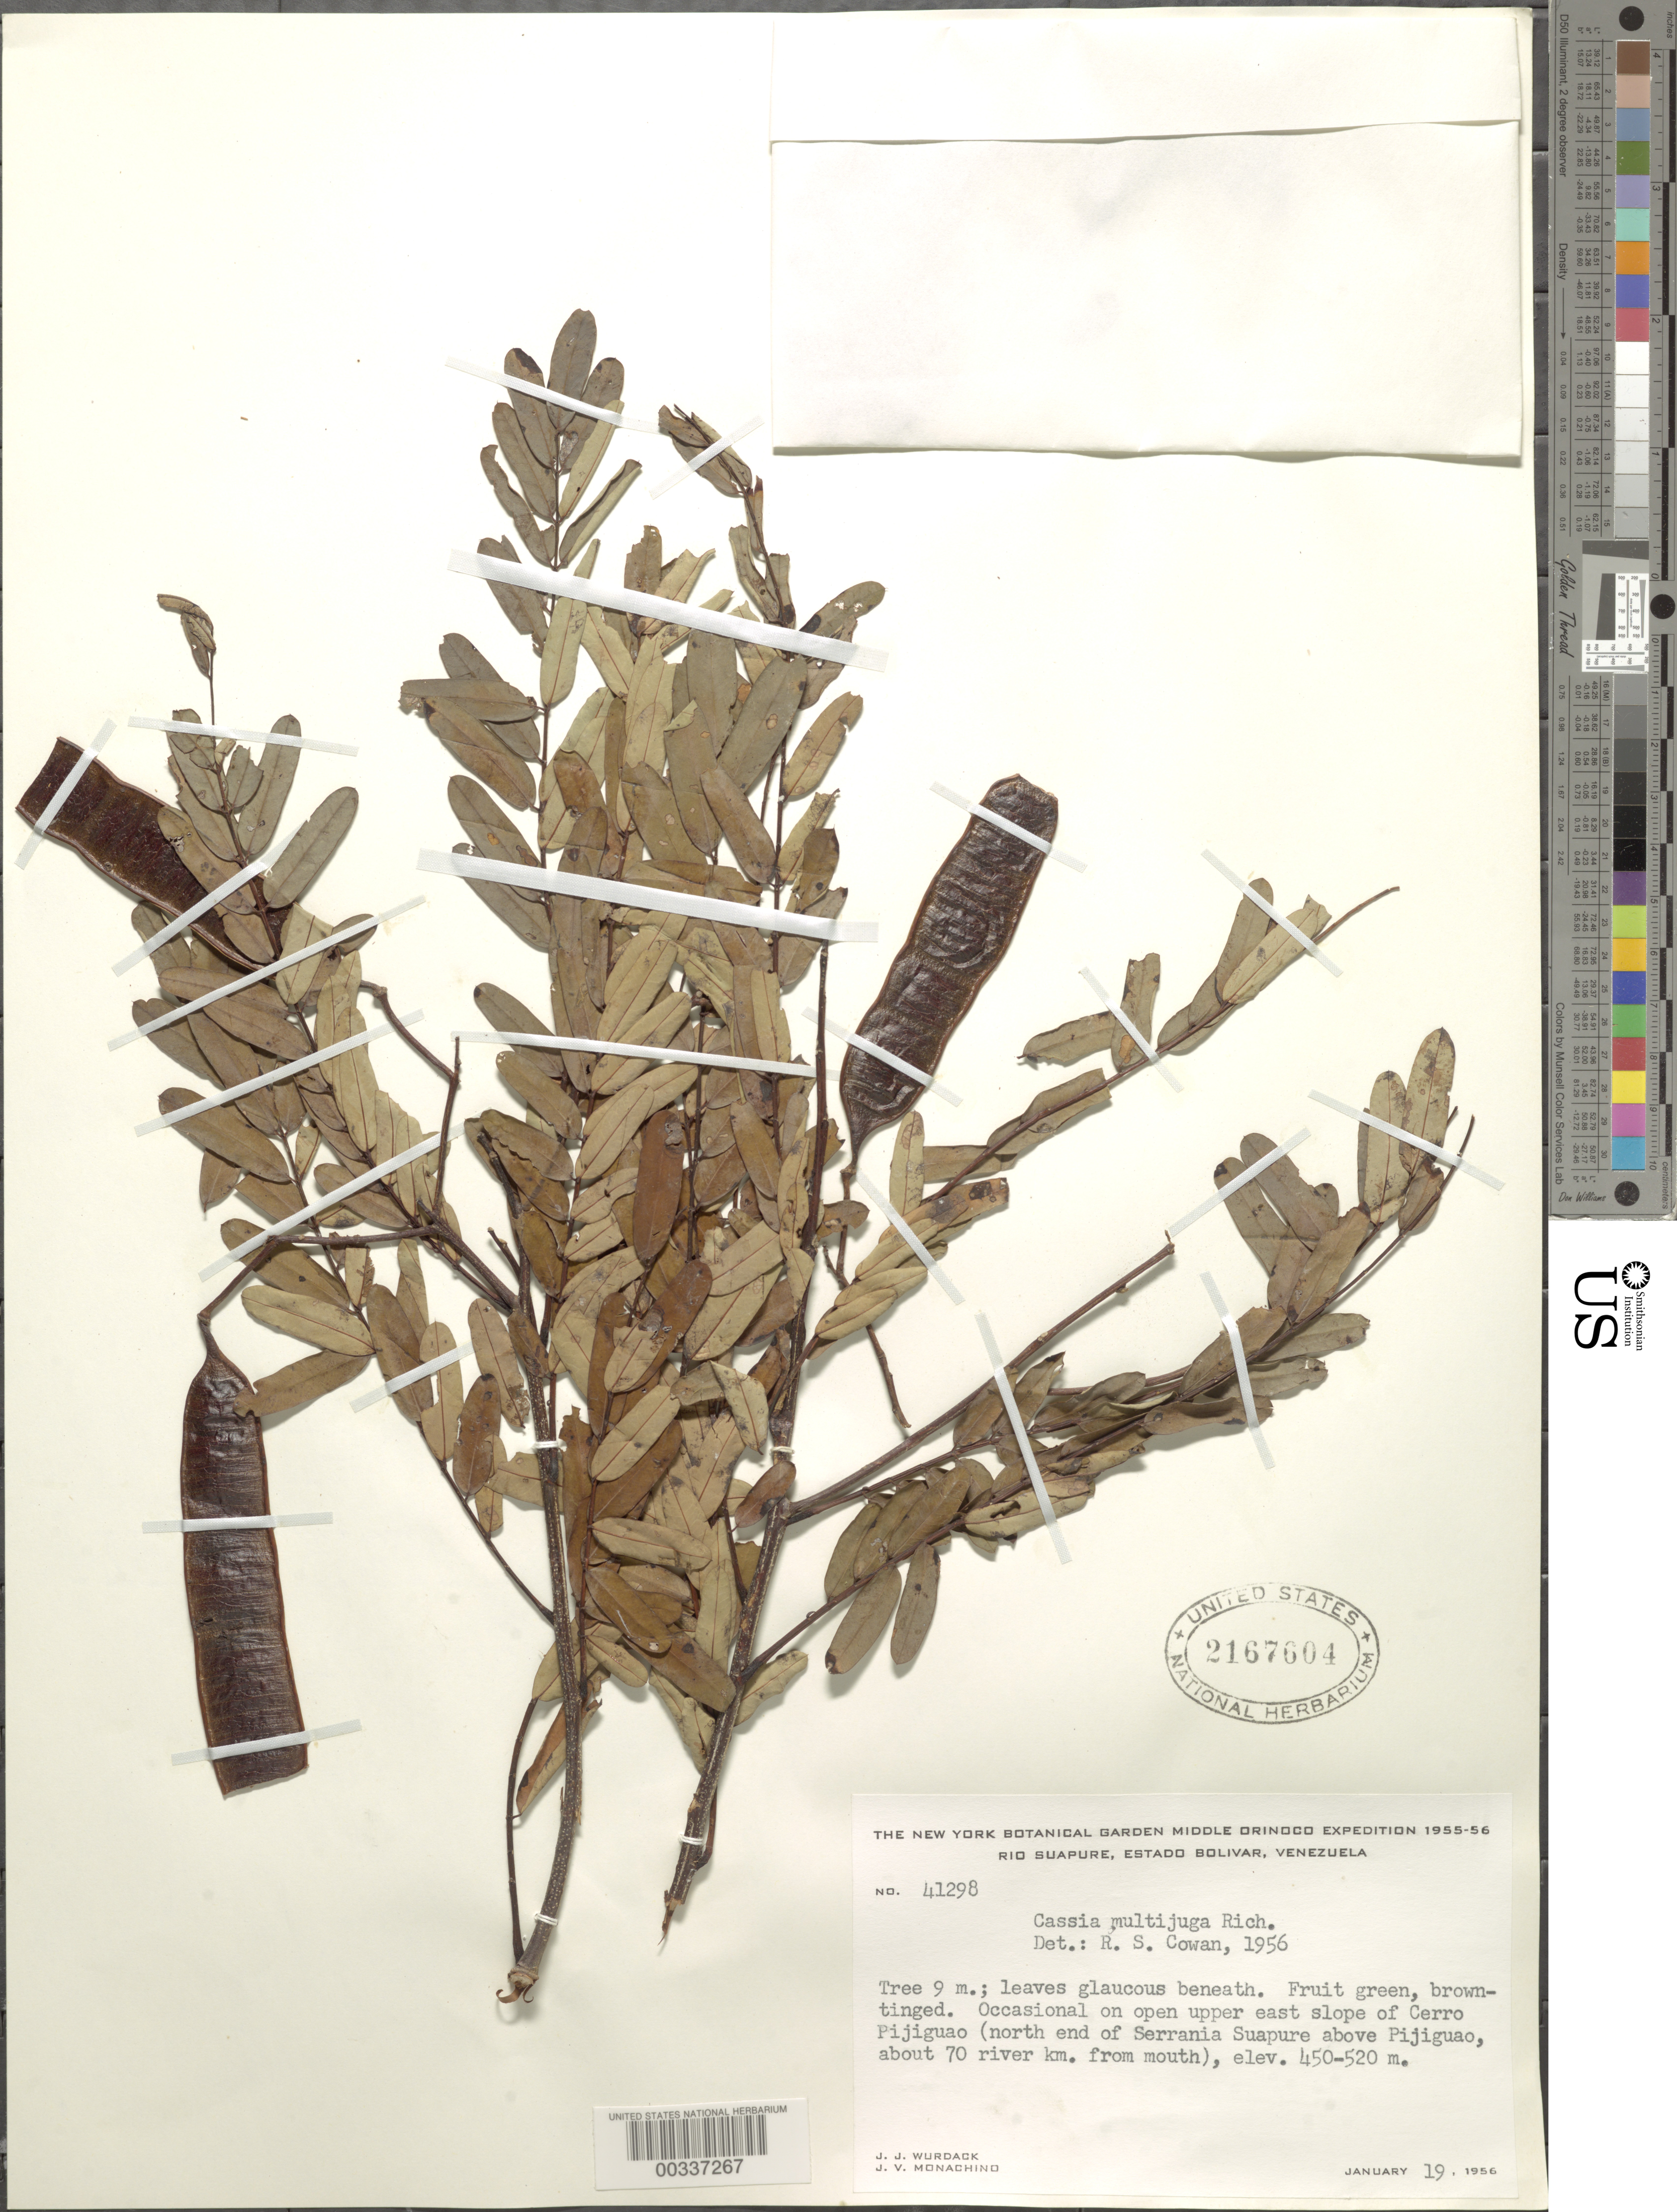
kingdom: Plantae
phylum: Tracheophyta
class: Magnoliopsida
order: Fabales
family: Fabaceae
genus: Senna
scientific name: Senna multijuga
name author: (Rich.) H.S. Irwin & Barneby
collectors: J. J. Wurdack & J. V. Monachino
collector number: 41298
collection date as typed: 19 Jan 1956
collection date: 1956-01-19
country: Venezuela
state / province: Bolivar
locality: Upper e slope of cerro pijiguao, n end of serrania suapure above pijiguao, about 70 river km from mouth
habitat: Open upper e slope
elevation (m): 450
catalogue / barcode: US 2167604